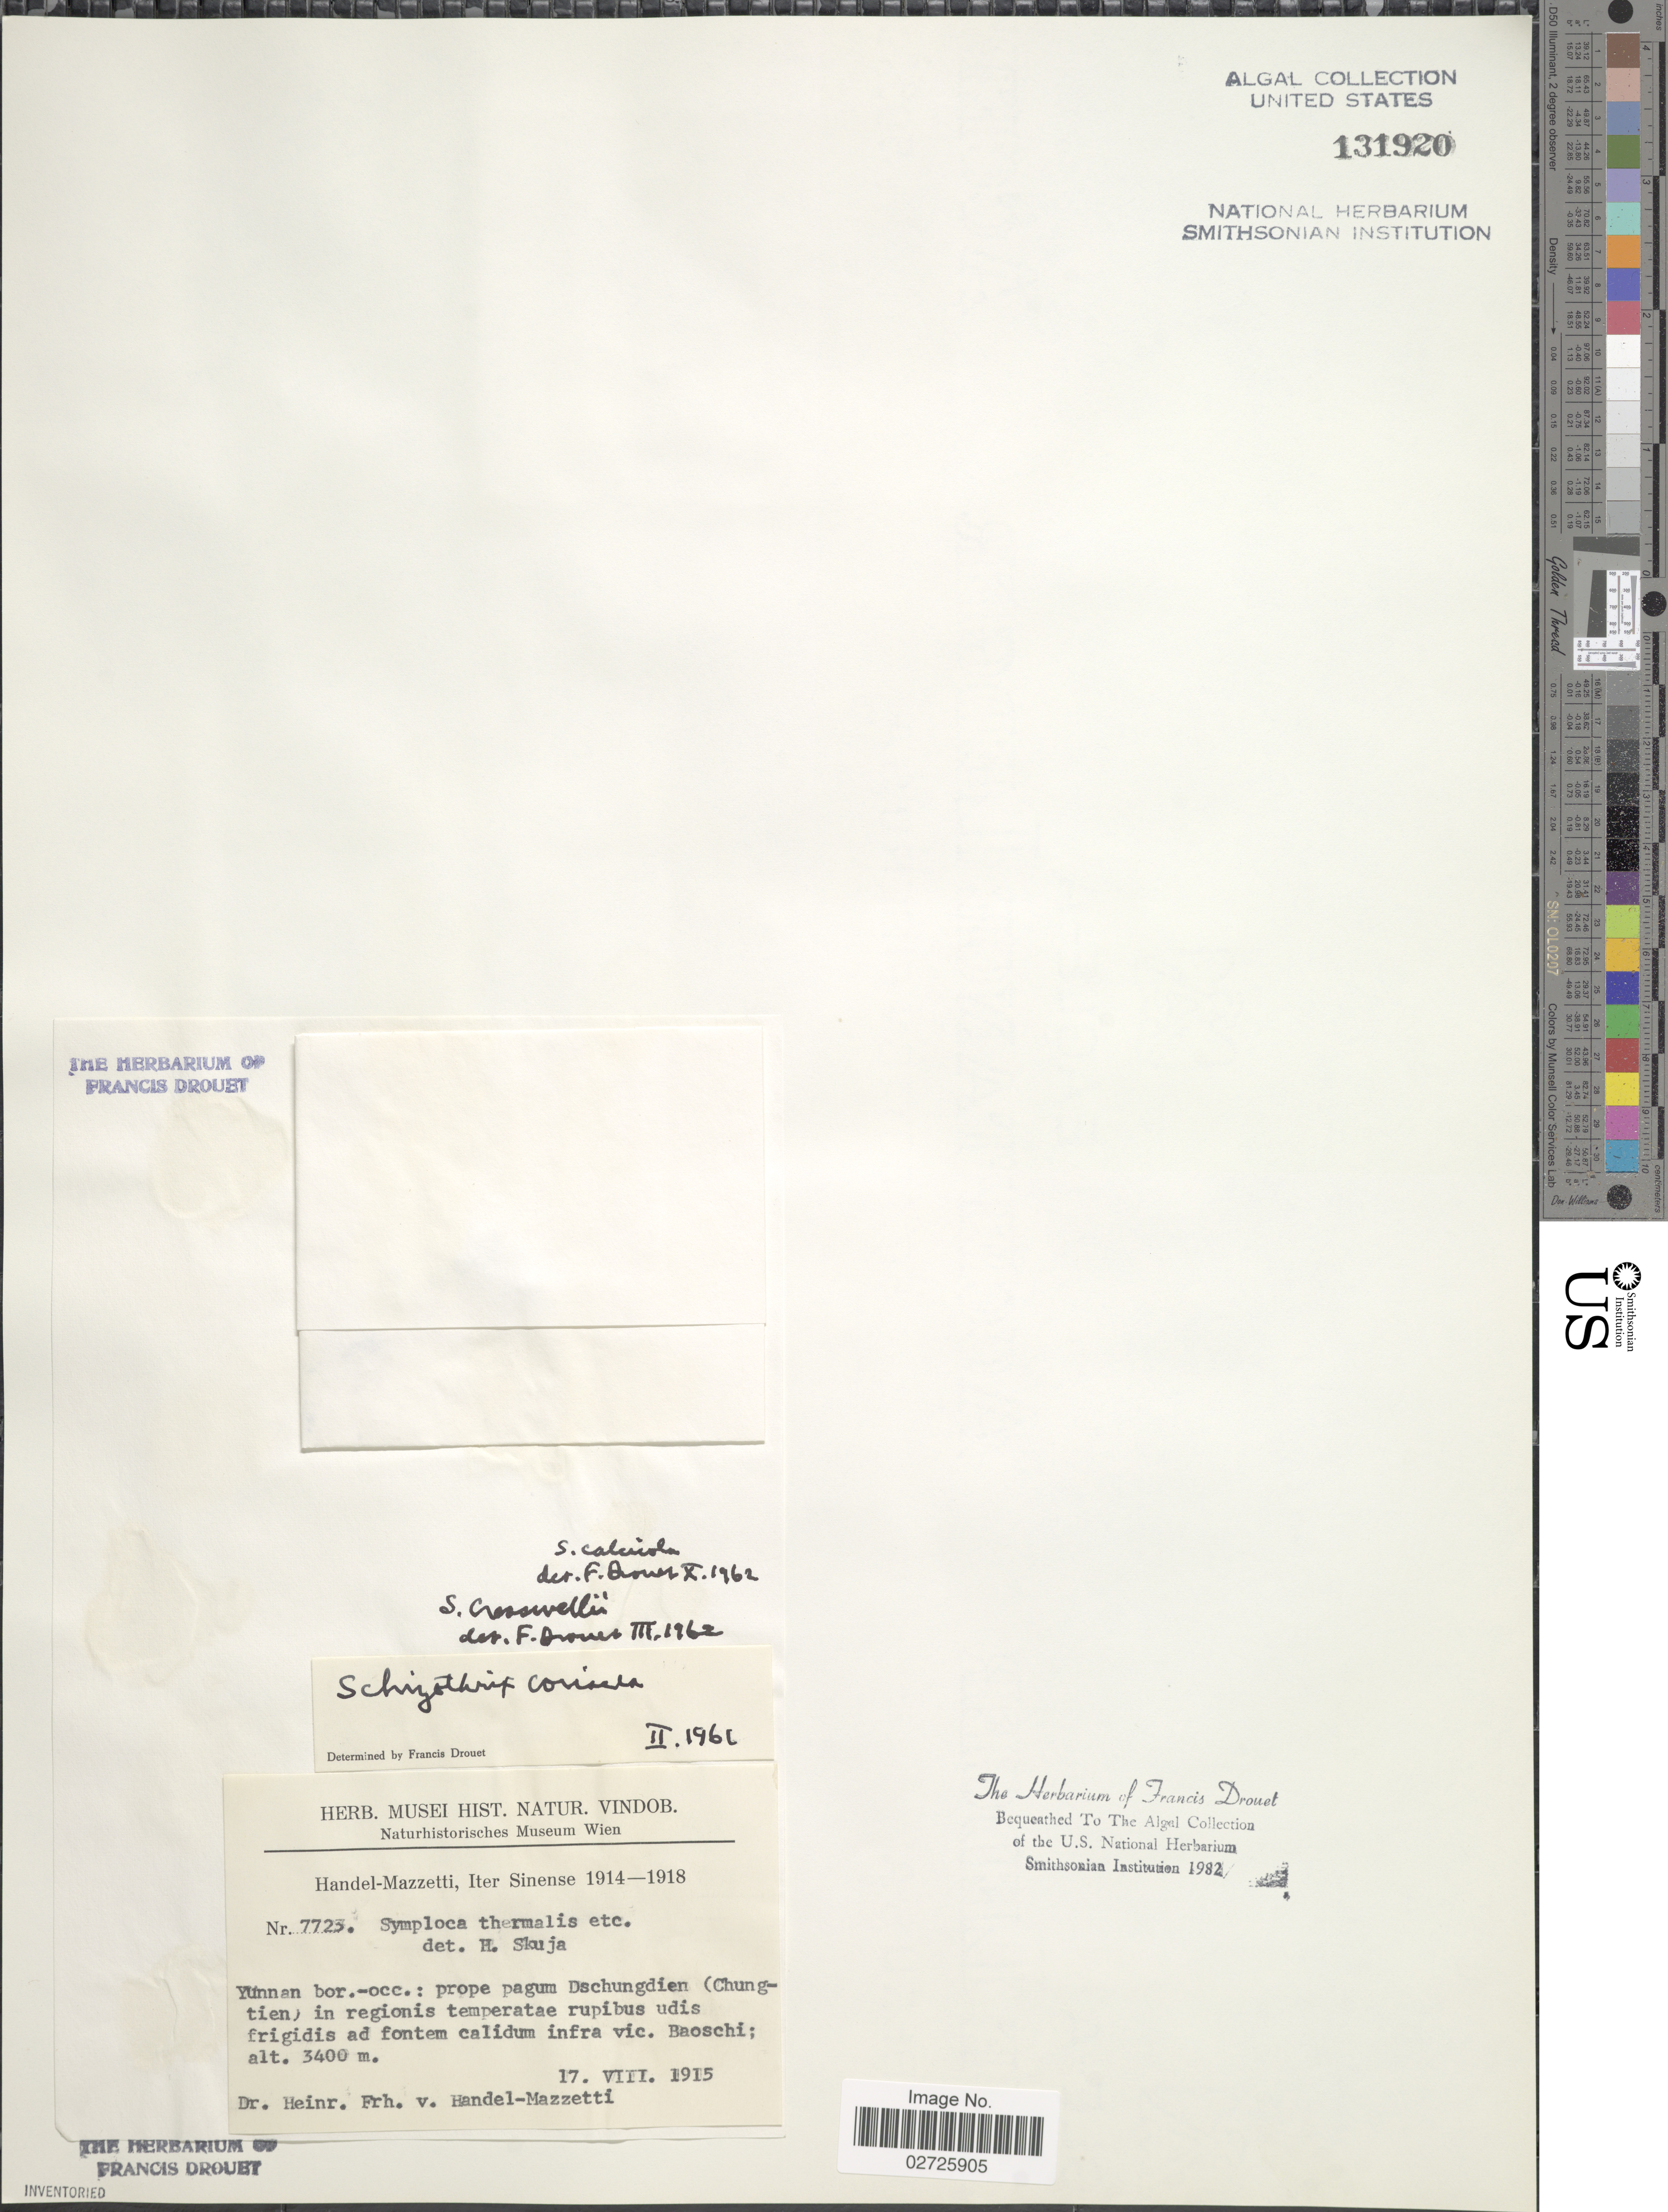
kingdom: Bacteria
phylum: Cyanobacteria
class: Cyanobacteriia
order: Leptolyngbyales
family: Trichocoleusaceae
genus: Schizothrix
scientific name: Schizothrix calcicola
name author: Gomont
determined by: Drouet, F. E.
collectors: H. Handel-Mazzetti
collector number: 7723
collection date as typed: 17. VIII. 1915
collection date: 1915-08-17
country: China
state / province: Yunnan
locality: Chungtien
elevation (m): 3400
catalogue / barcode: US 131920